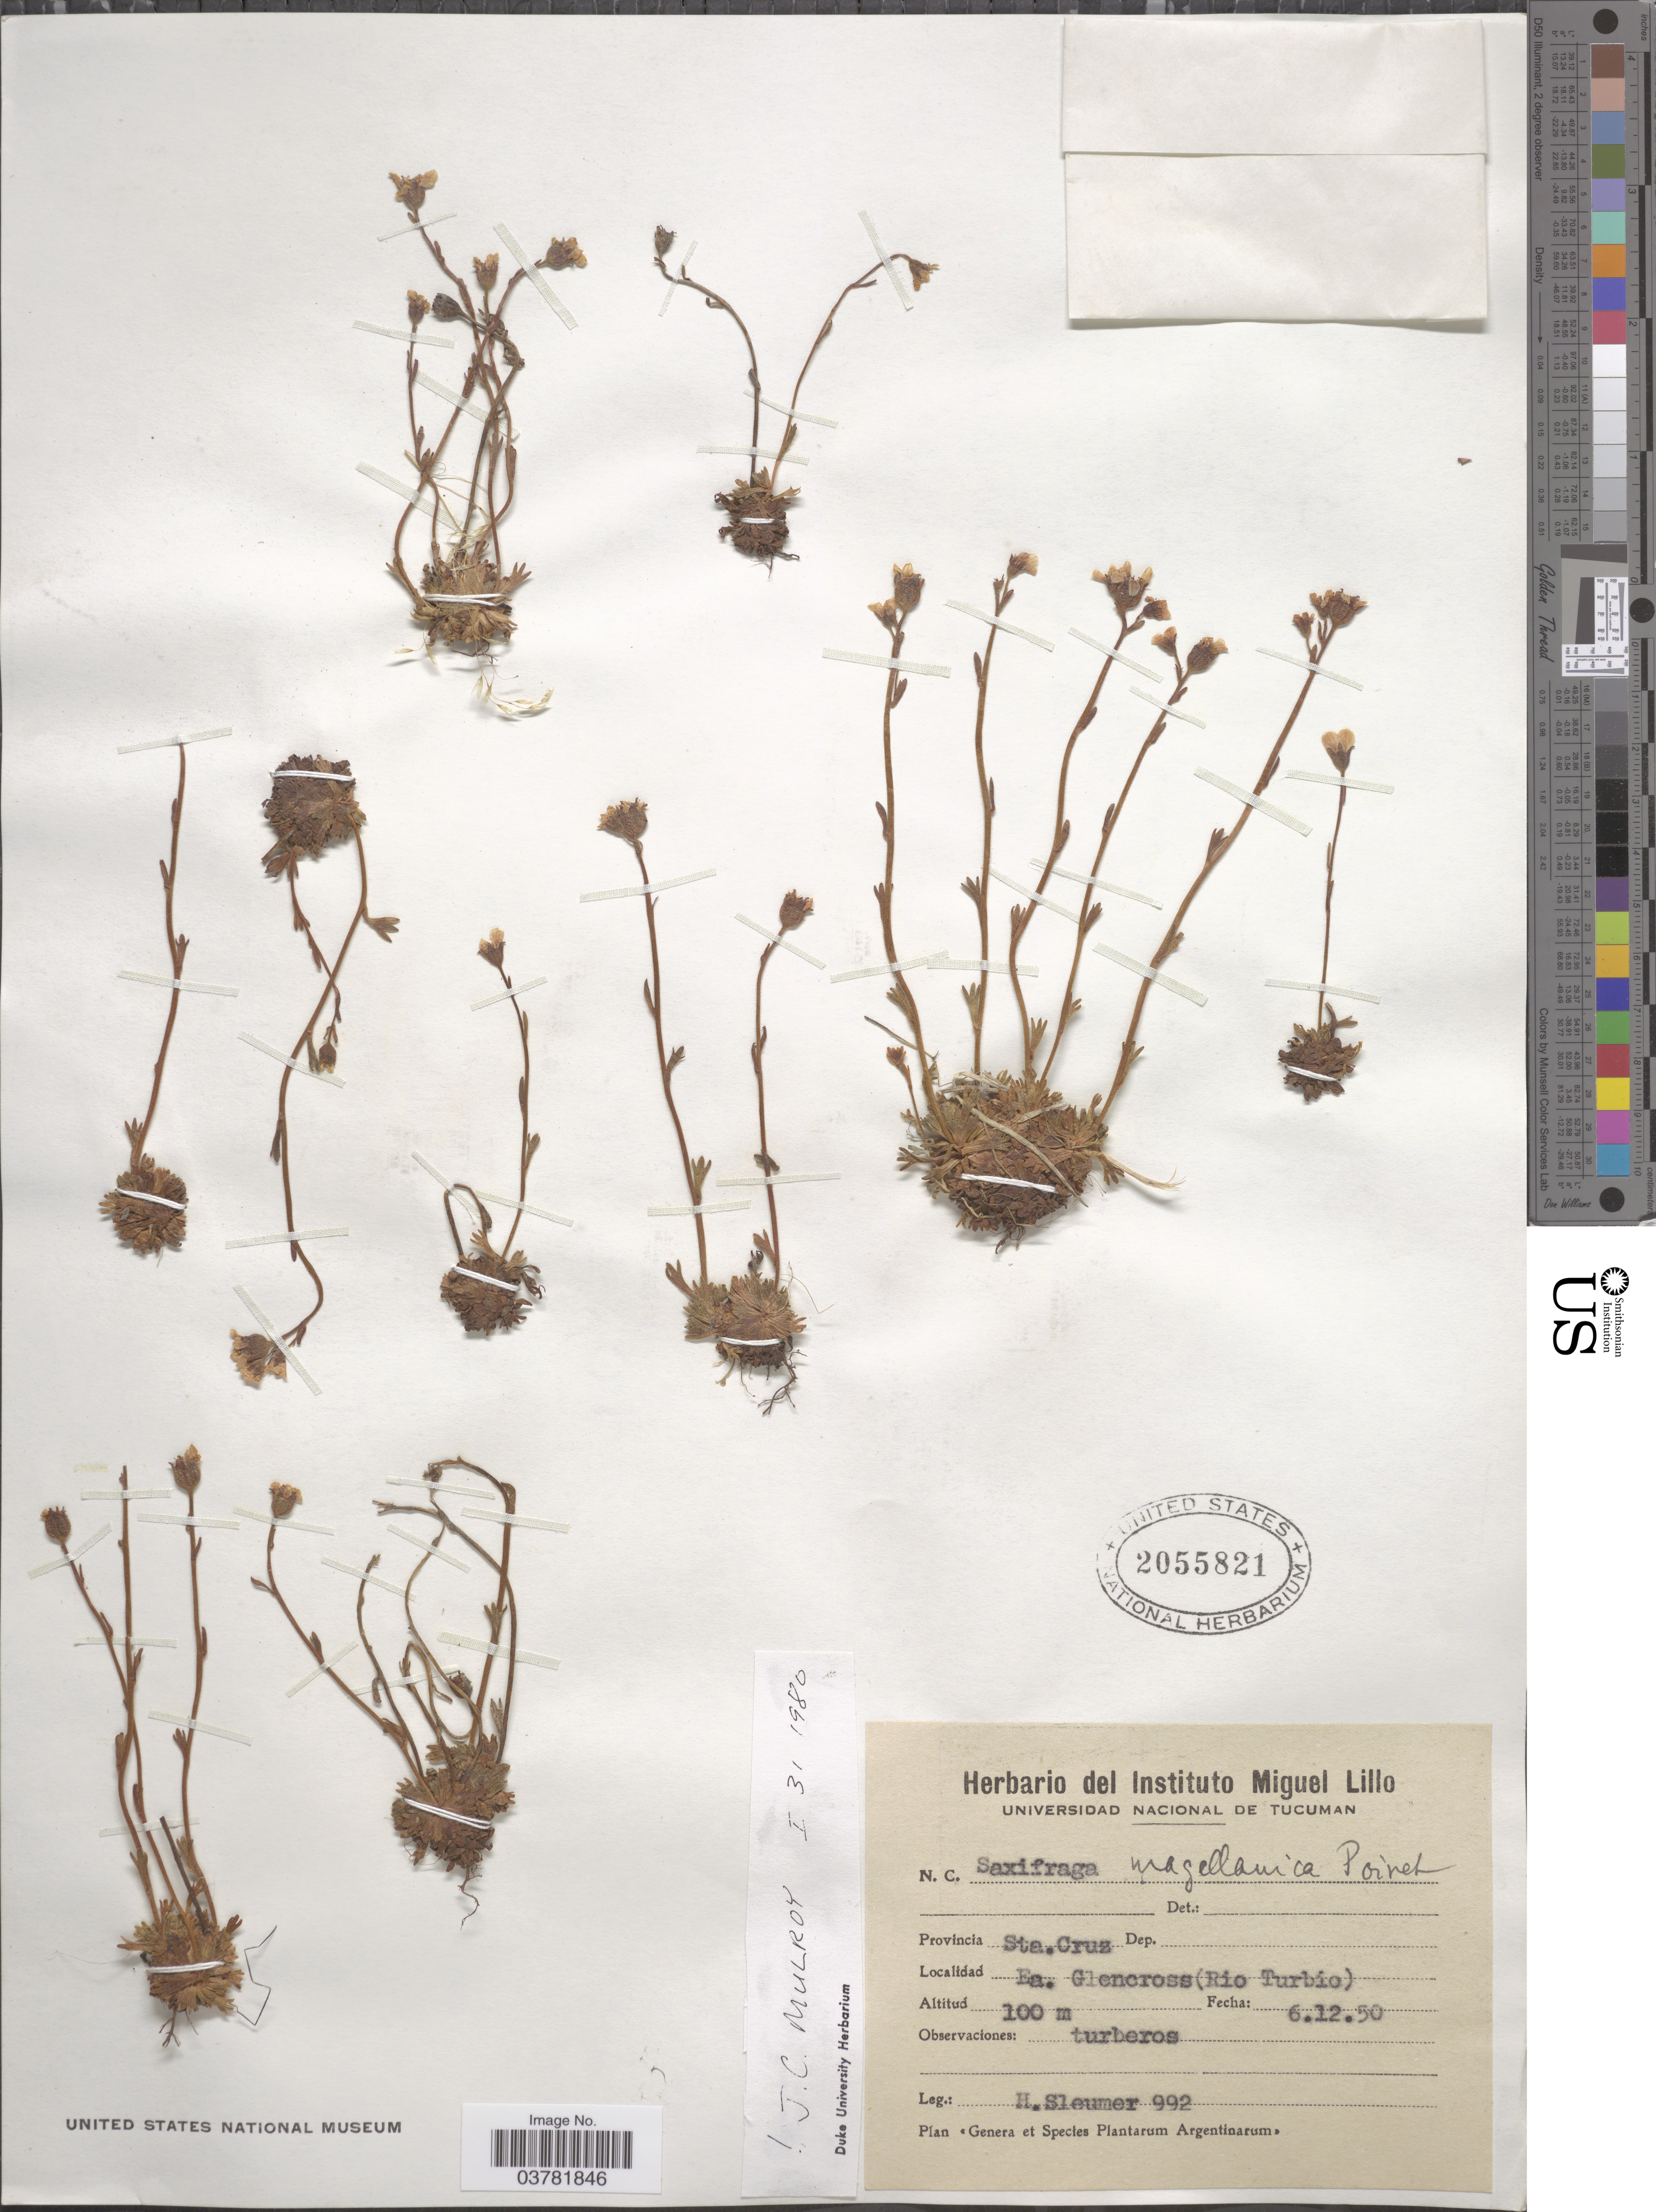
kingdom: Plantae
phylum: Tracheophyta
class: Magnoliopsida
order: Saxifragales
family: Saxifragaceae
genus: Saxifraga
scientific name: Saxifraga magellanica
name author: Poir.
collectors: H. O. Sleumer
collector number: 992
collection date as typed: Transcribed d/m/y: 6/12/50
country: Argentina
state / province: Santa Cruz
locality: Ea. Glencross (Rio Turbio).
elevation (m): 100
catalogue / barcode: US 2055821